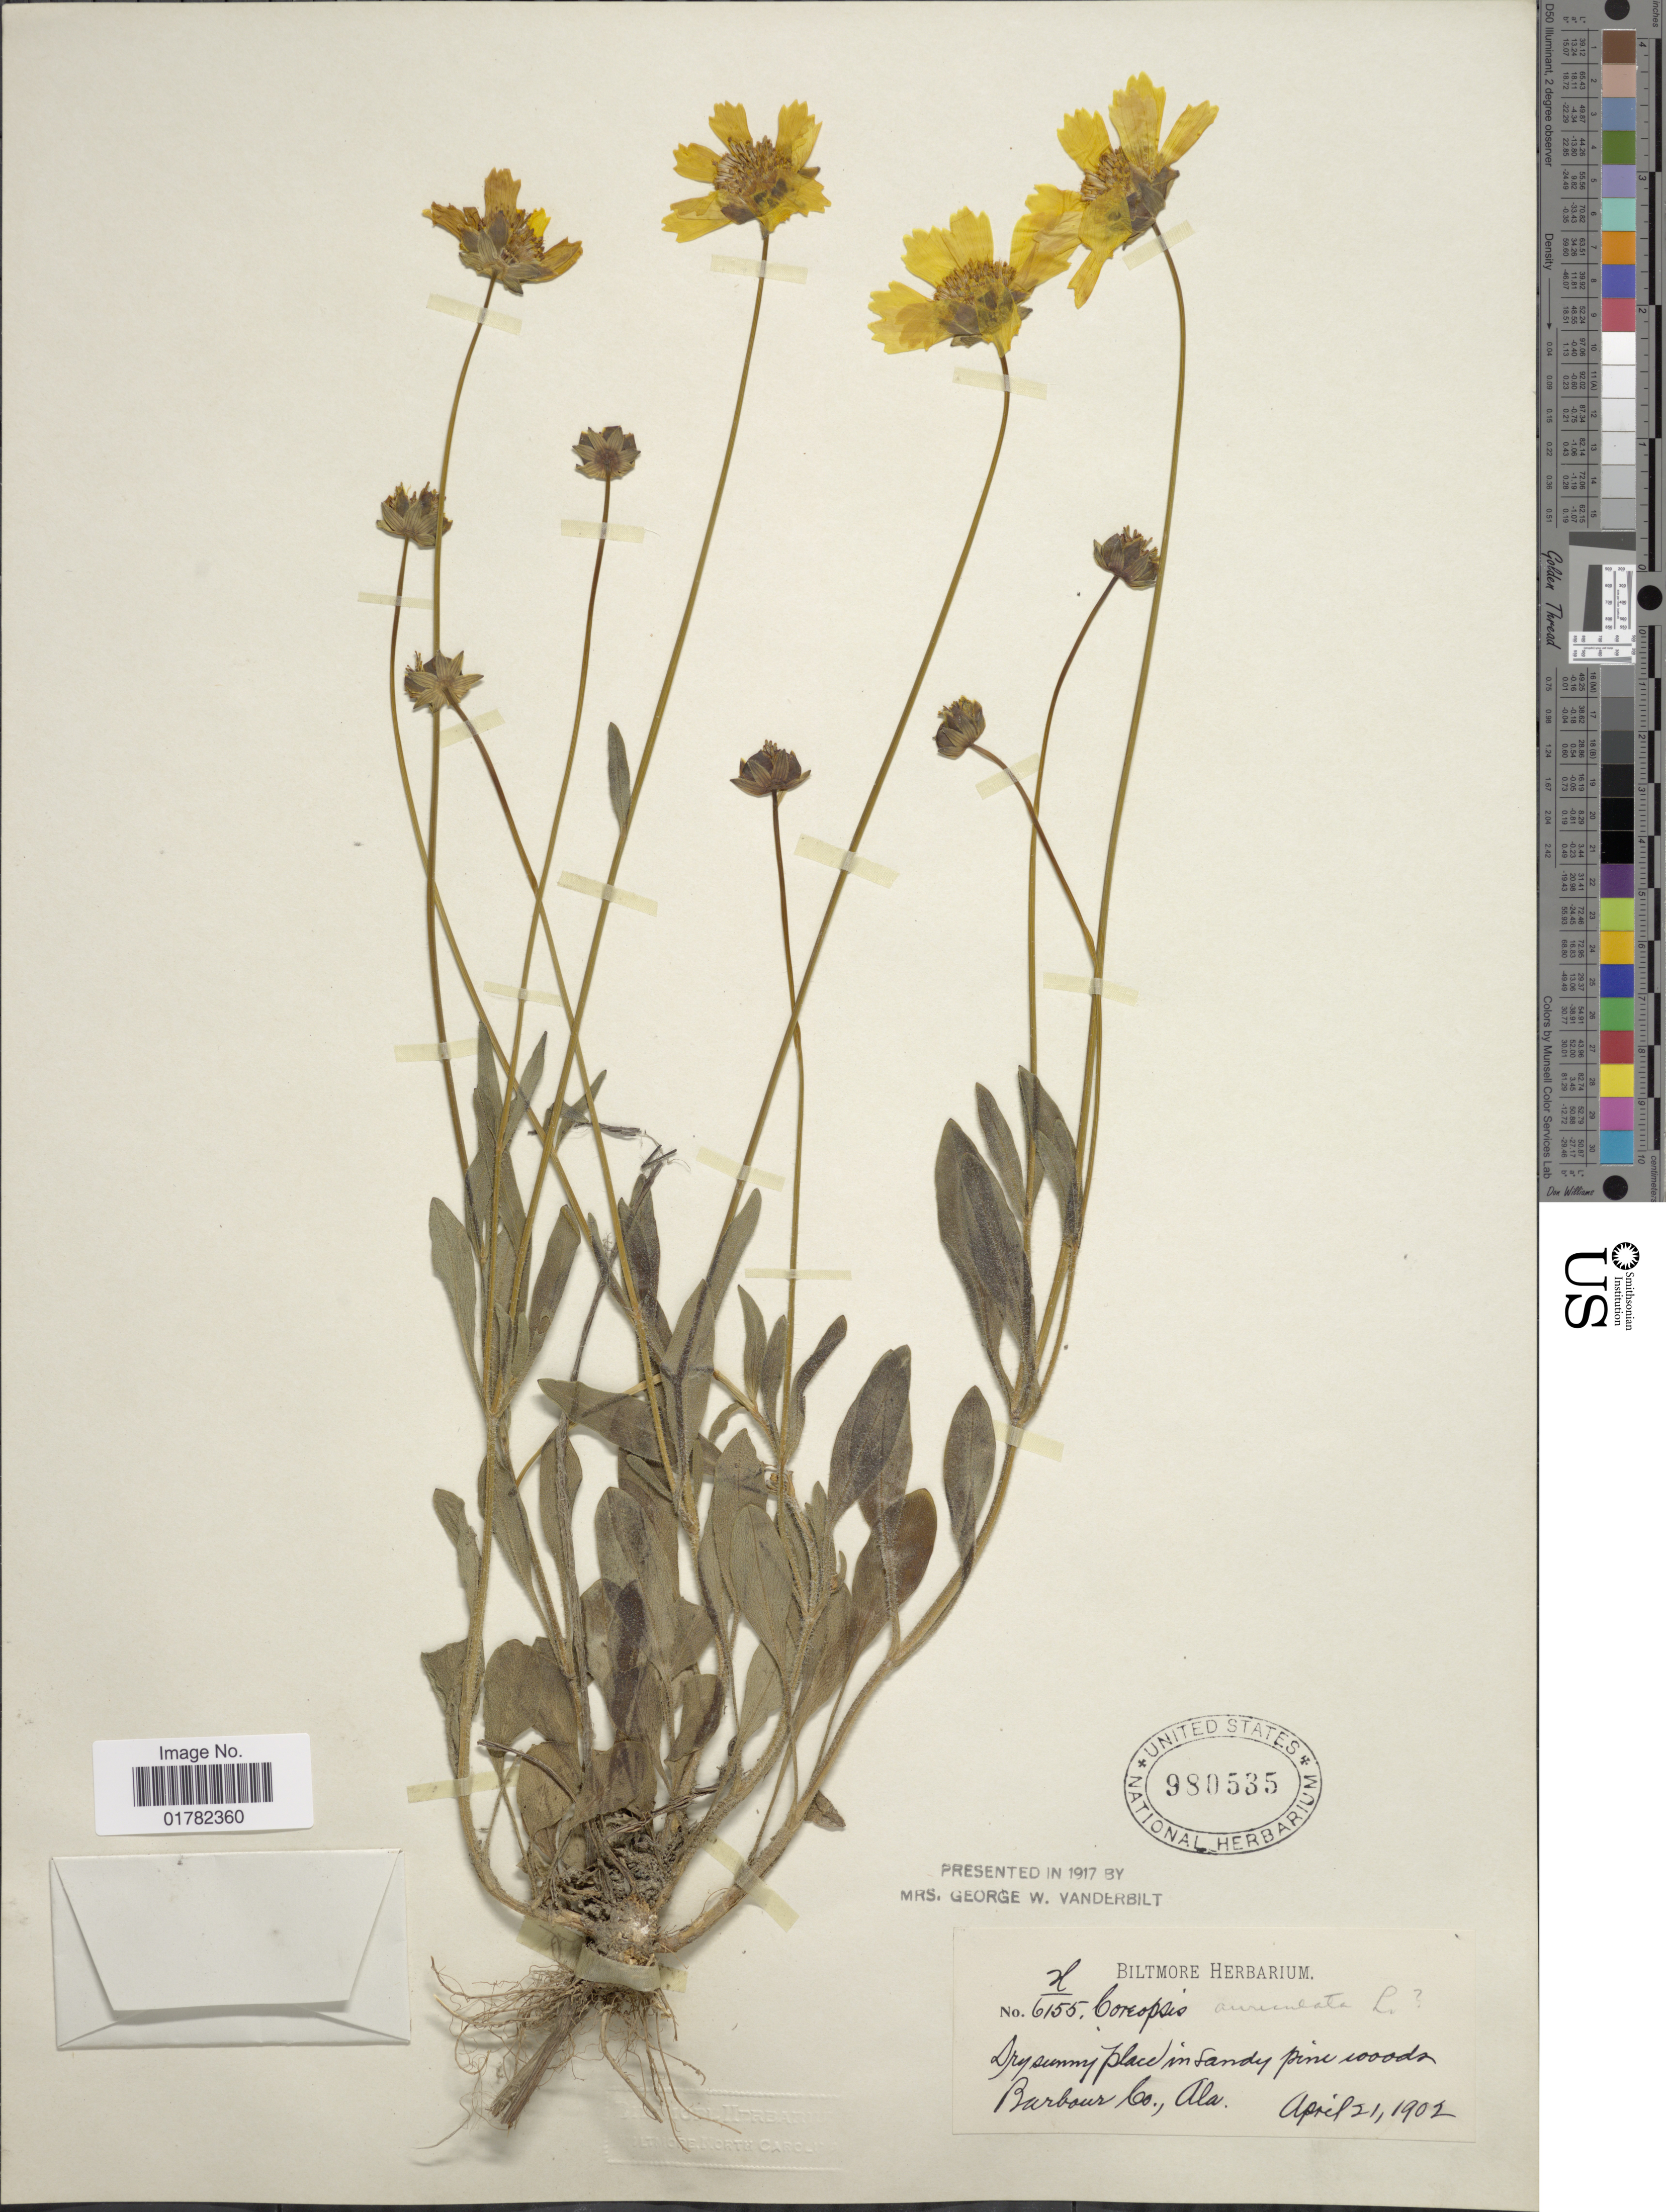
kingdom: Plantae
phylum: Tracheophyta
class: Magnoliopsida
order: Asterales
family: Asteraceae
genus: Coreopsis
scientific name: Coreopsis auriculata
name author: L.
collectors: ex herb. Biltmore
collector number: H6155*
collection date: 1902-04-02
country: United States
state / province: Alabama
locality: Dry sunny place in sandy pine woods, Barbour Co.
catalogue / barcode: US 980535